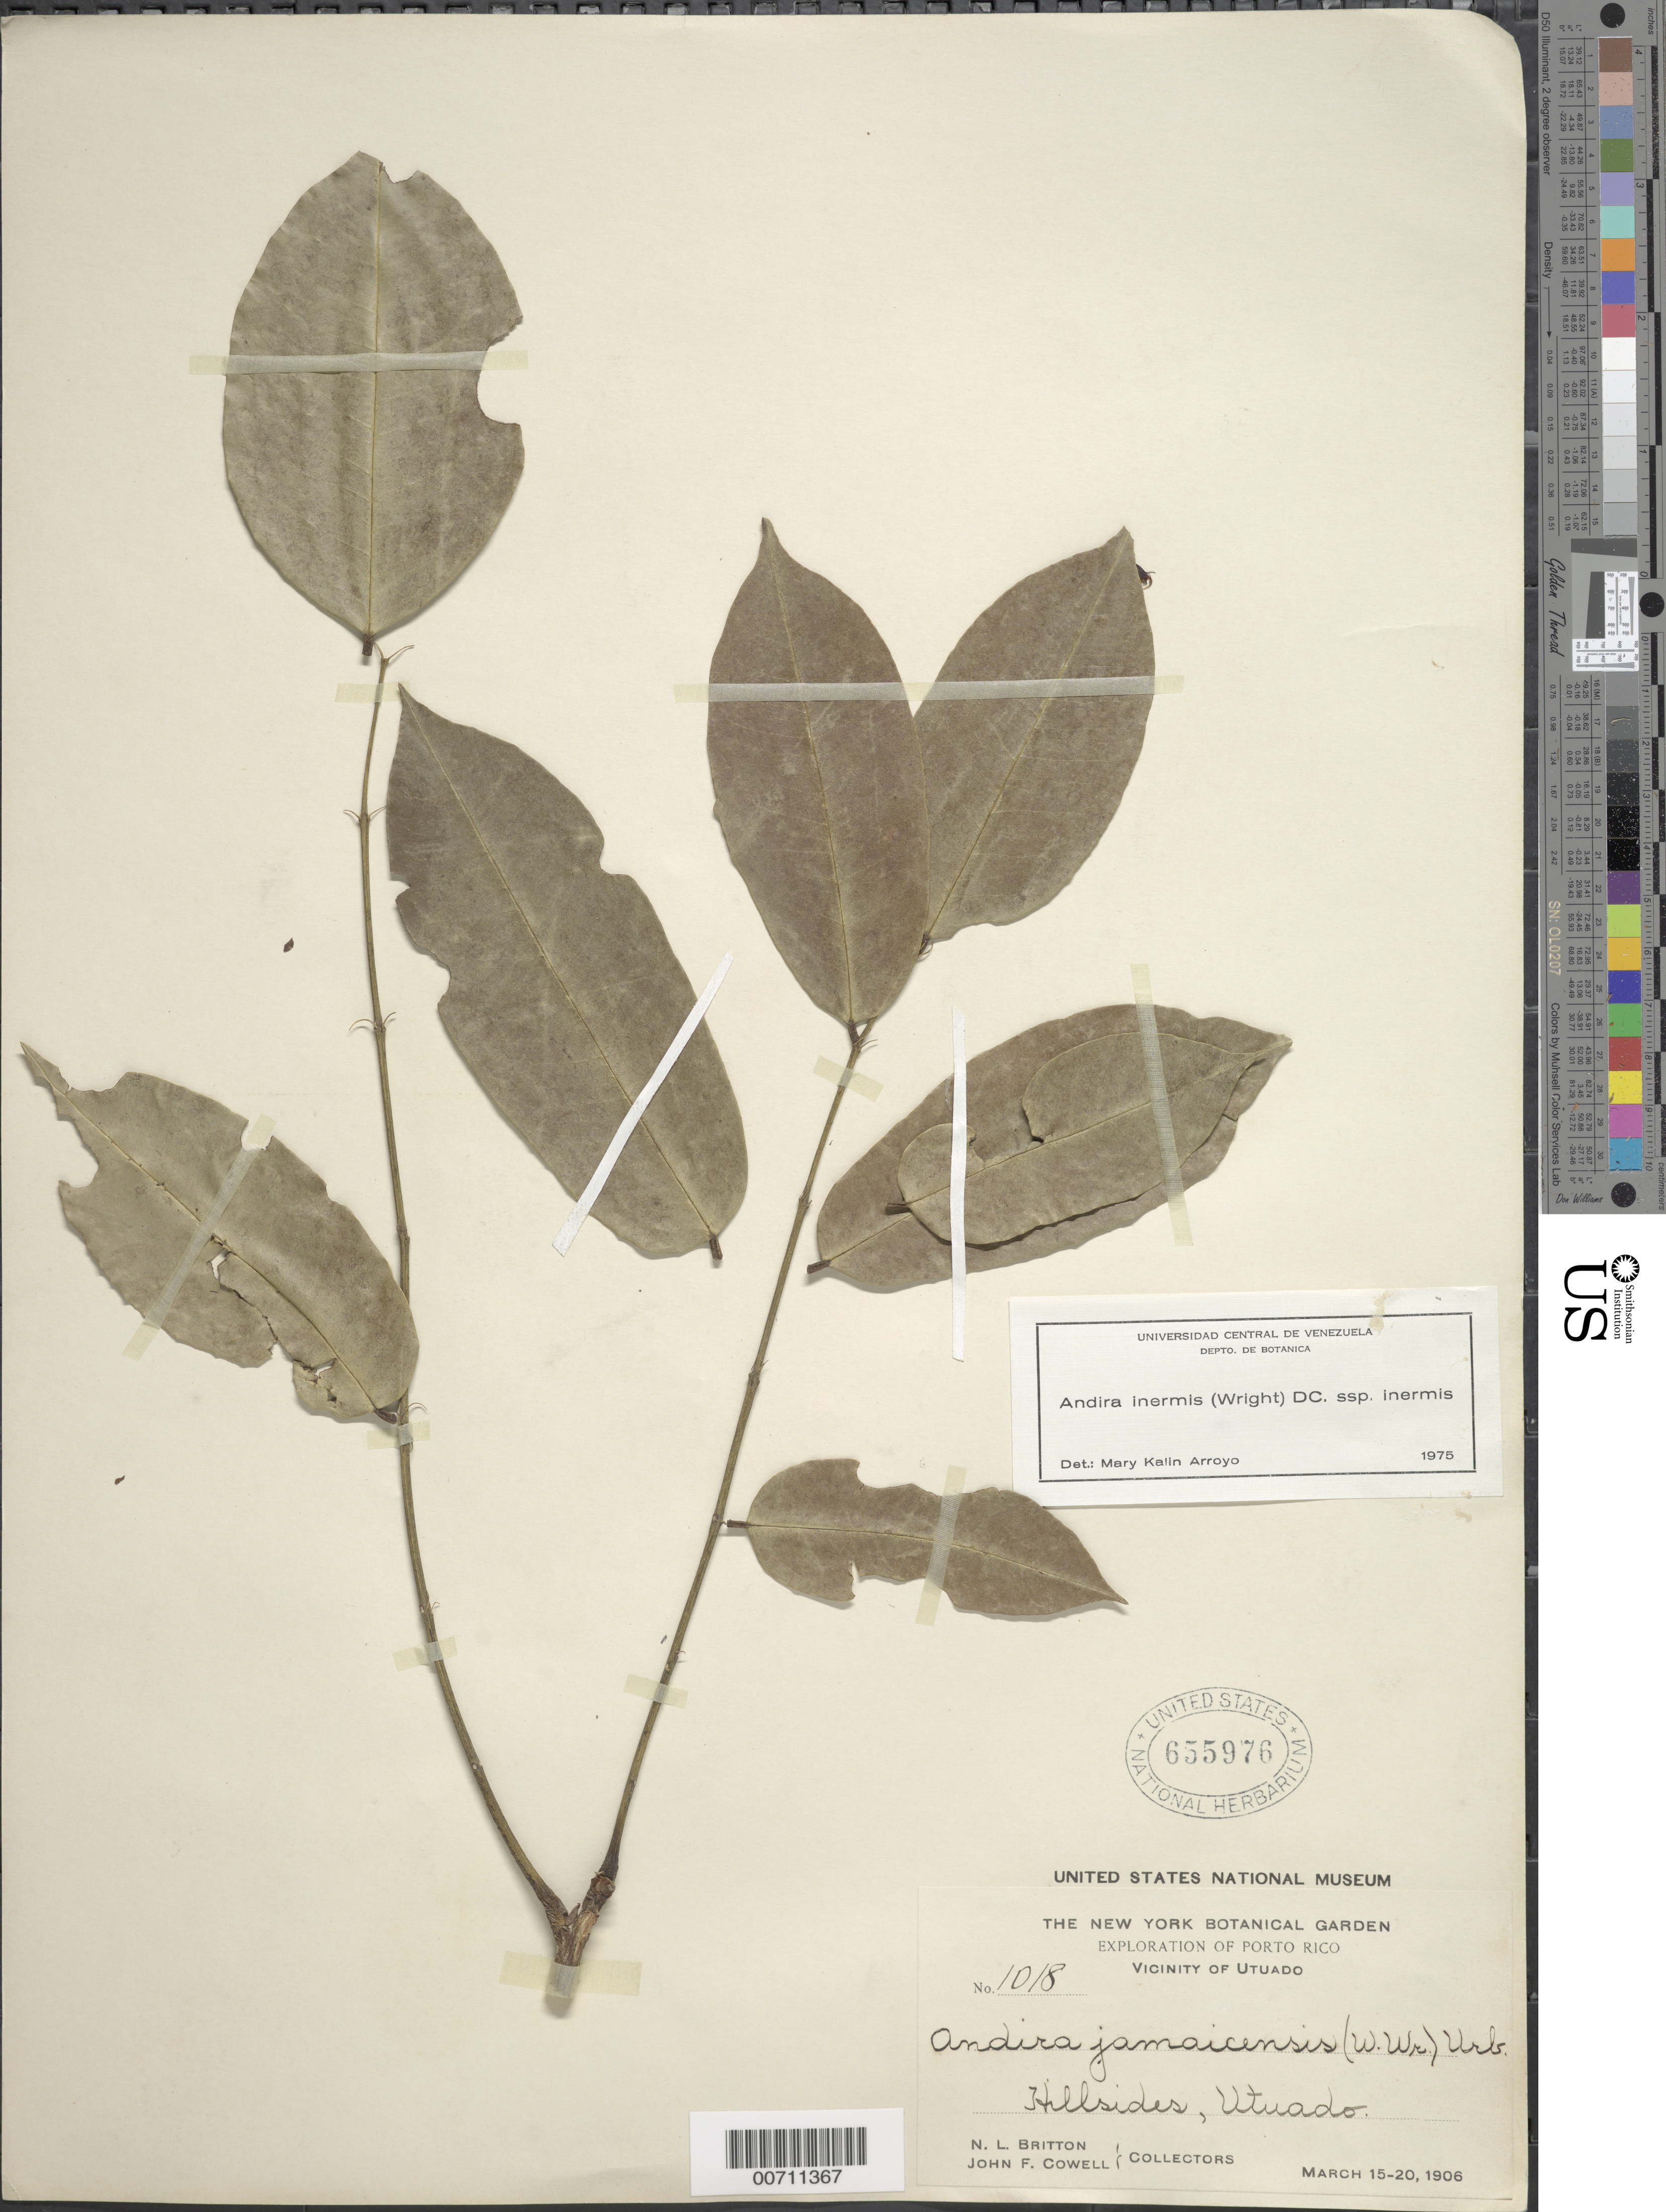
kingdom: Plantae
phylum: Tracheophyta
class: Magnoliopsida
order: Fabales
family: Fabaceae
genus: Andira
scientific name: Andira inermis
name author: (W. Wright) Kunth ex DC.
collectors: N. Britton & J. F. Cowell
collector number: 1018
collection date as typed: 15 Mar 1906 to 20 Mar 1906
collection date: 1906-03-15/1906-03-20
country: Puerto Rico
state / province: Utuado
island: Greater Antilles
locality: Utuado, vic of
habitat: Hillsides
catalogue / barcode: US 655976